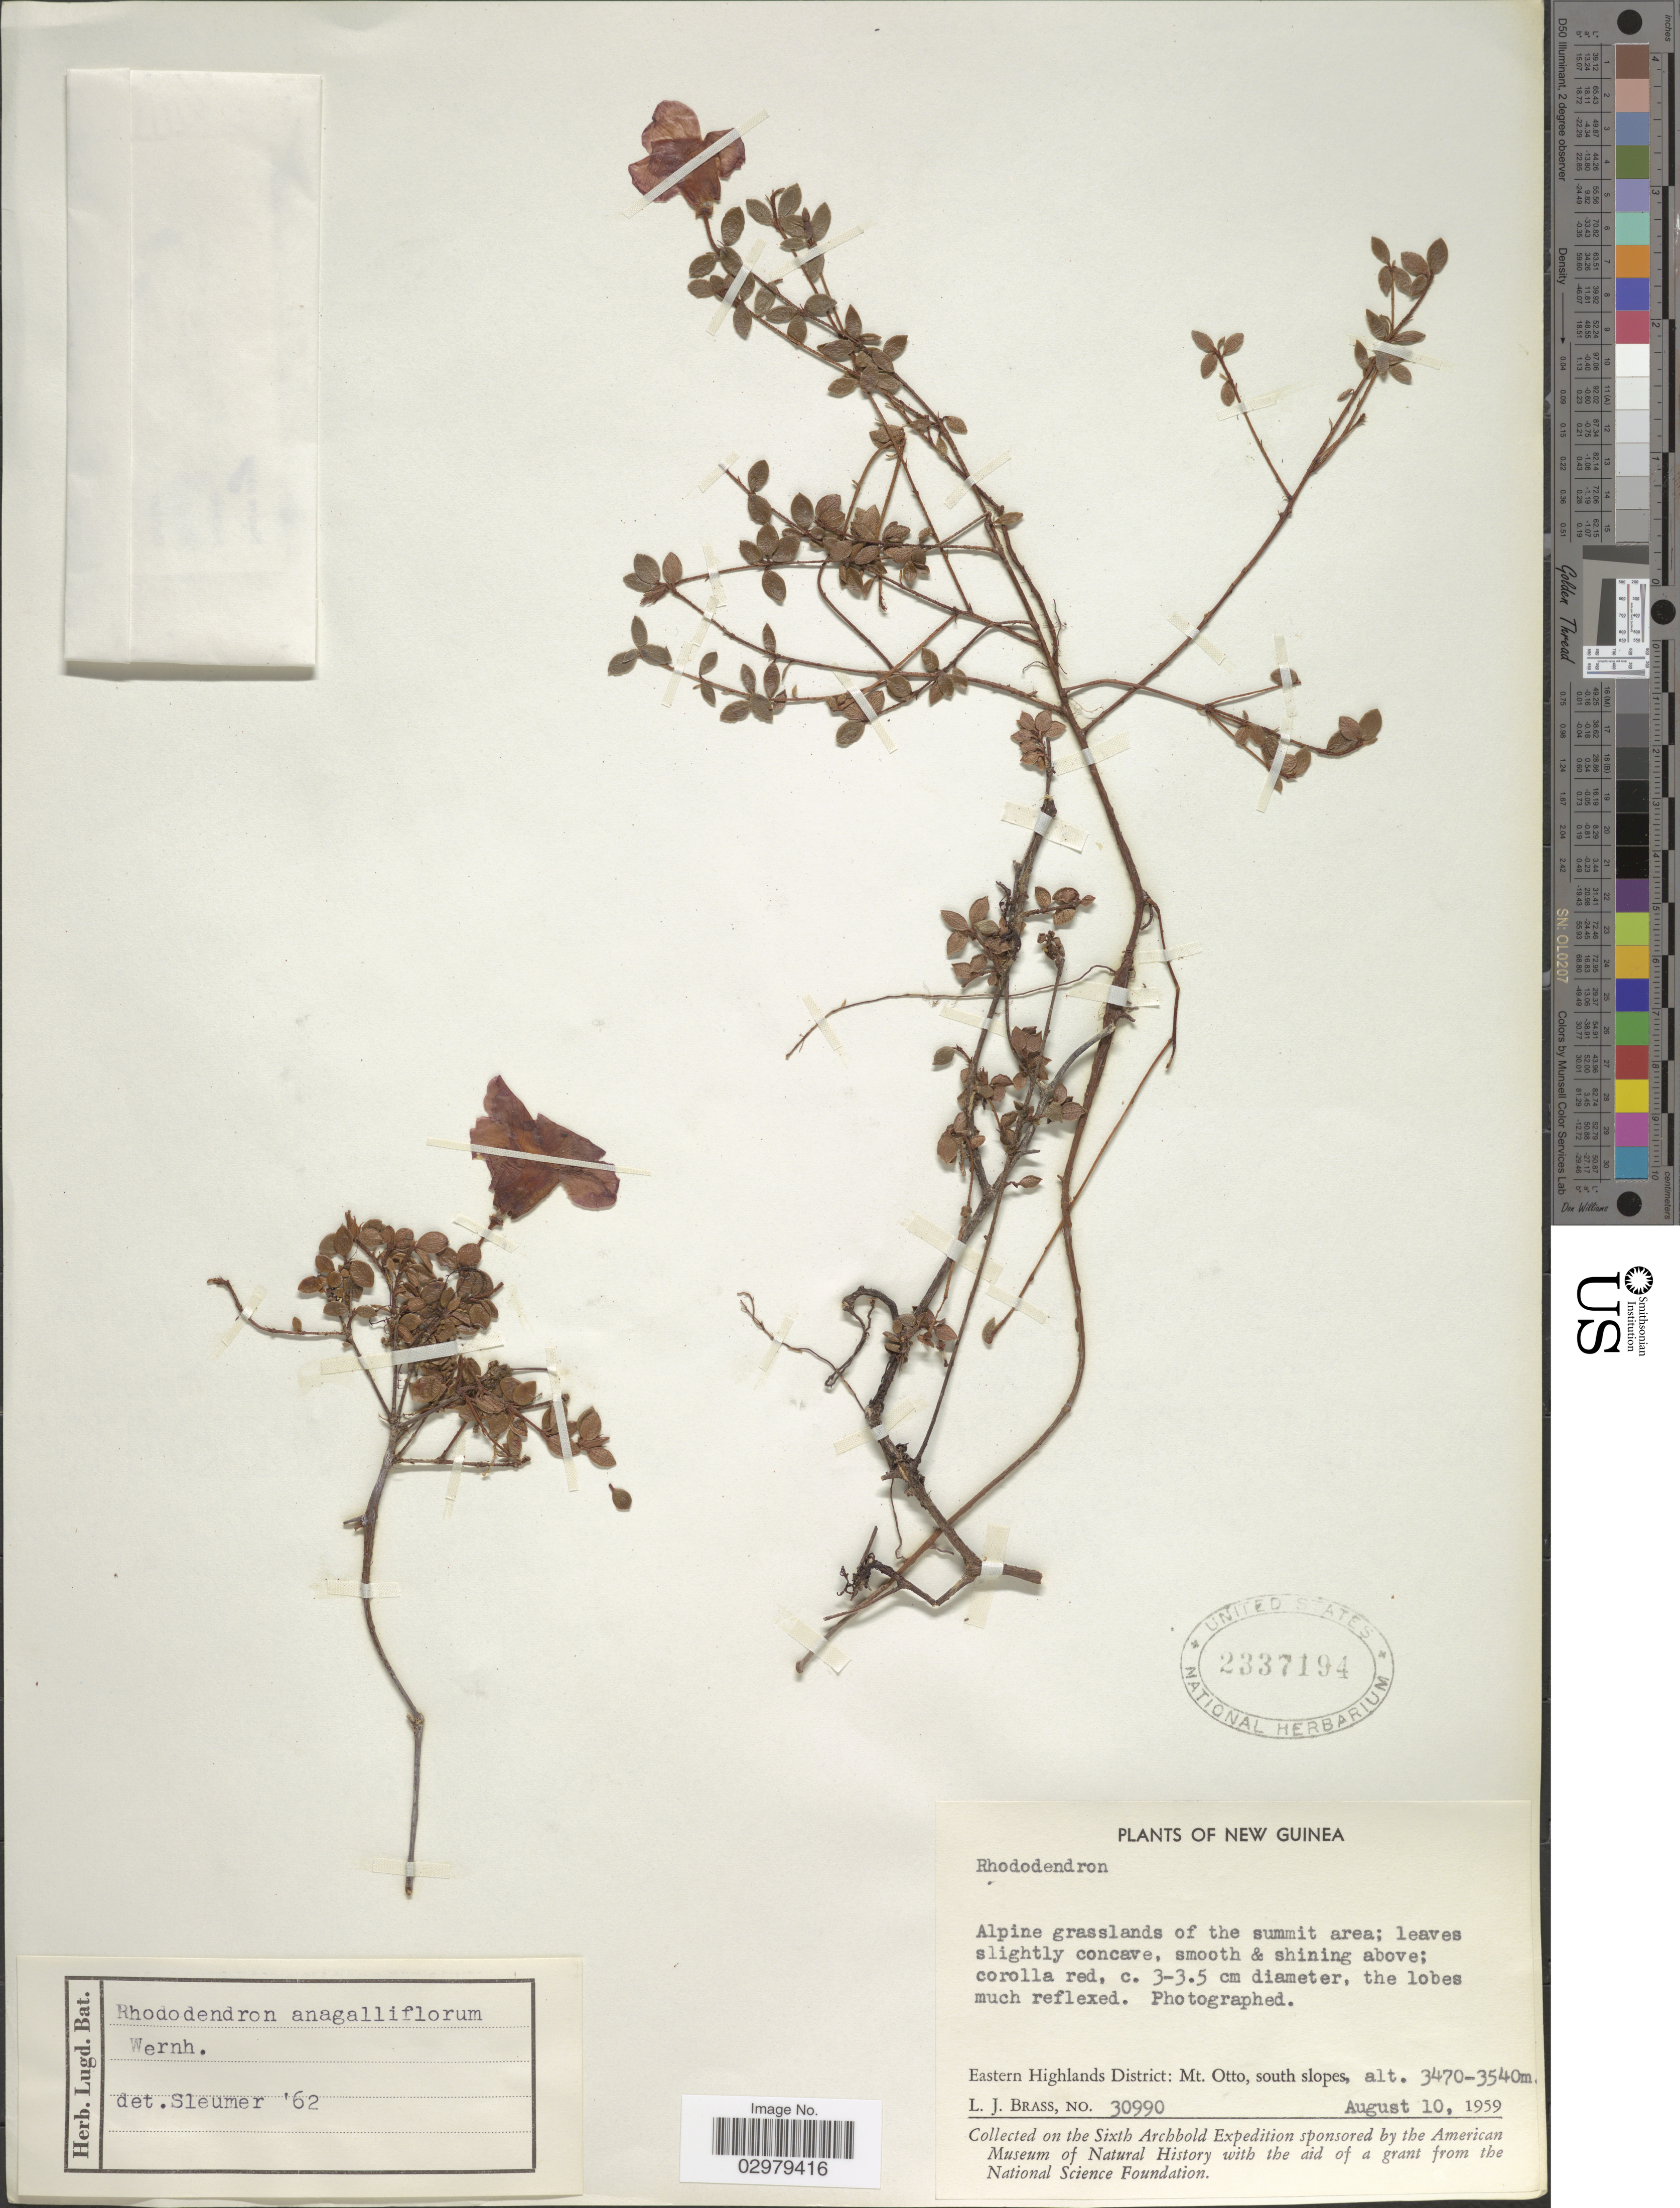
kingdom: Plantae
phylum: Tracheophyta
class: Magnoliopsida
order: Ericales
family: Ericaceae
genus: Rhododendron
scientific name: Rhododendron anagalliflorum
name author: Wernham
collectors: L. J. Brass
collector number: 30990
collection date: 1959-08-10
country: Papua New Guinea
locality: New Guinea. Eastern Highlands District: Mt. Otto, south slopes.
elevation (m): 3470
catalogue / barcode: US 2337194